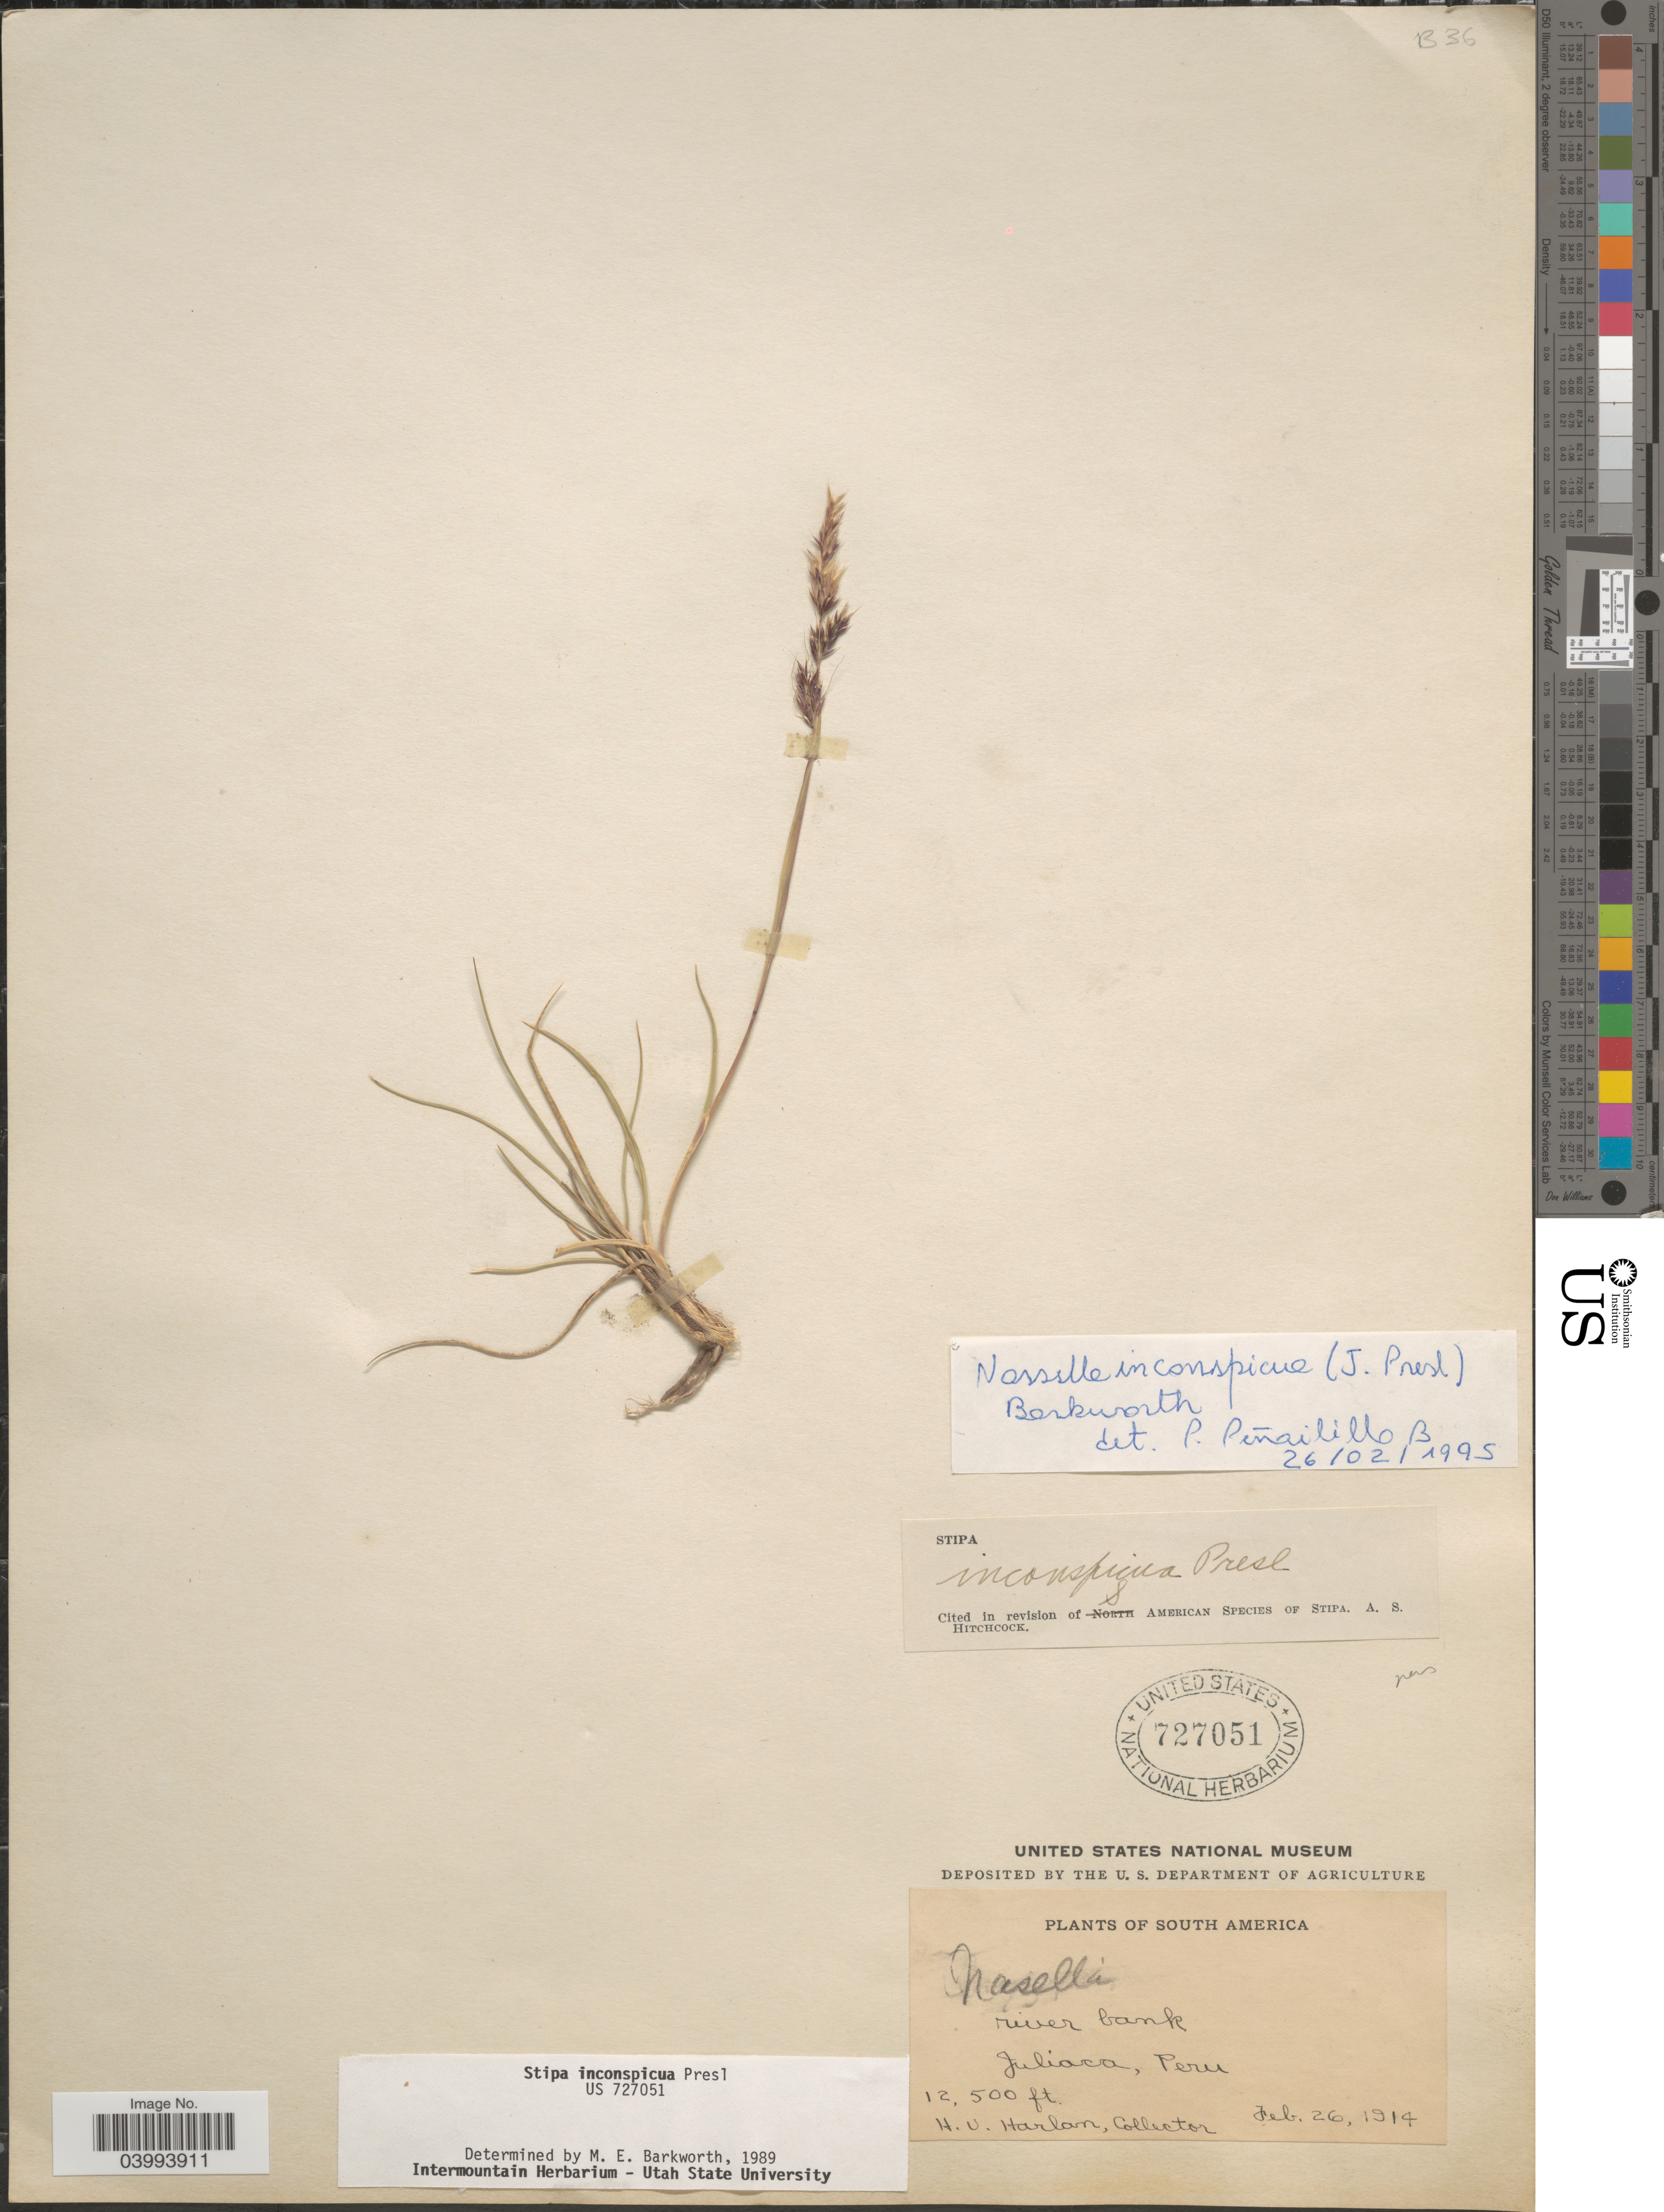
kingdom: Plantae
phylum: Tracheophyta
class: Liliopsida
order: Poales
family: Poaceae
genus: Nassella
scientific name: Nassella inconspicua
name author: (J. Presl) Barkworth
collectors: H. Harlan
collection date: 1914-02-26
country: Peru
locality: River bank. Juliaca.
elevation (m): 3810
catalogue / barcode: US 727051